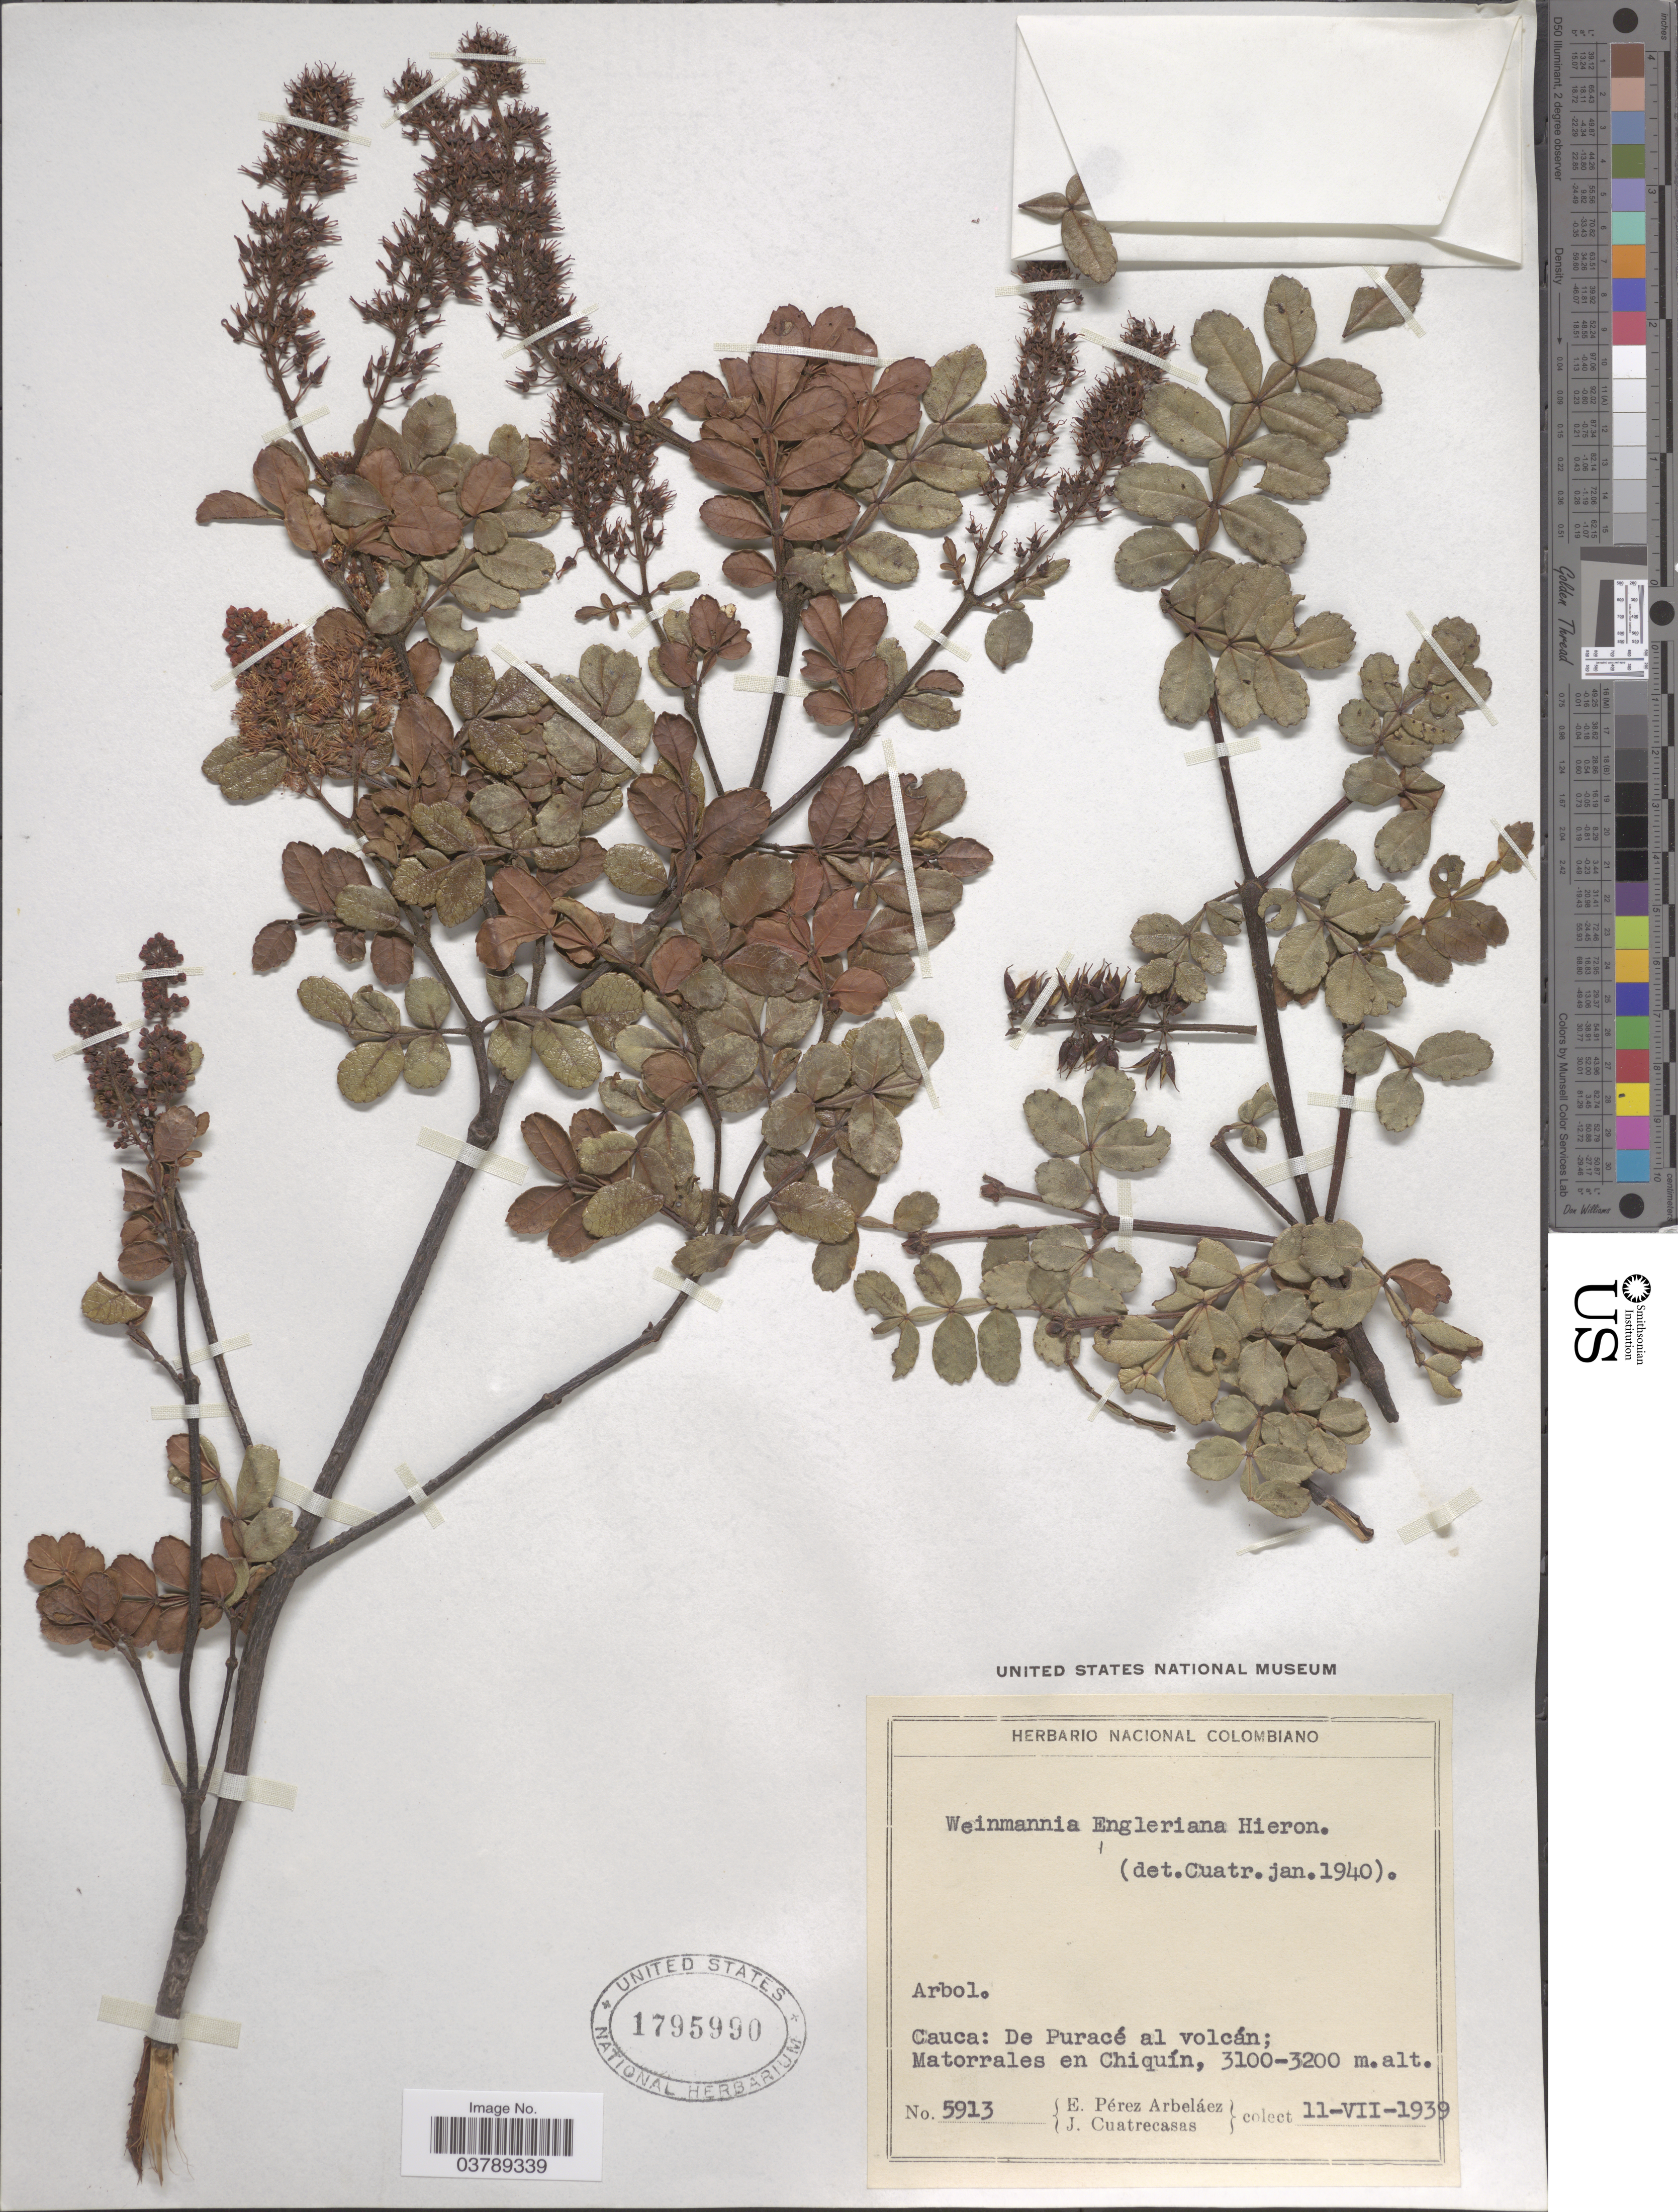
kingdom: Plantae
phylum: Tracheophyta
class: Magnoliopsida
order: Oxalidales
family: Cunoniaceae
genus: Weinmannia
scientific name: Weinmannia mariquitae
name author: Szyszyl.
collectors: E. Pérez Arbeláez & J. Cuatrecasas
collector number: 5913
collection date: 1939-07-11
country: Colombia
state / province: Cauca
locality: De Puracé al volcán; Matorrales en Chiquín.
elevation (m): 3100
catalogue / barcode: US 1795990